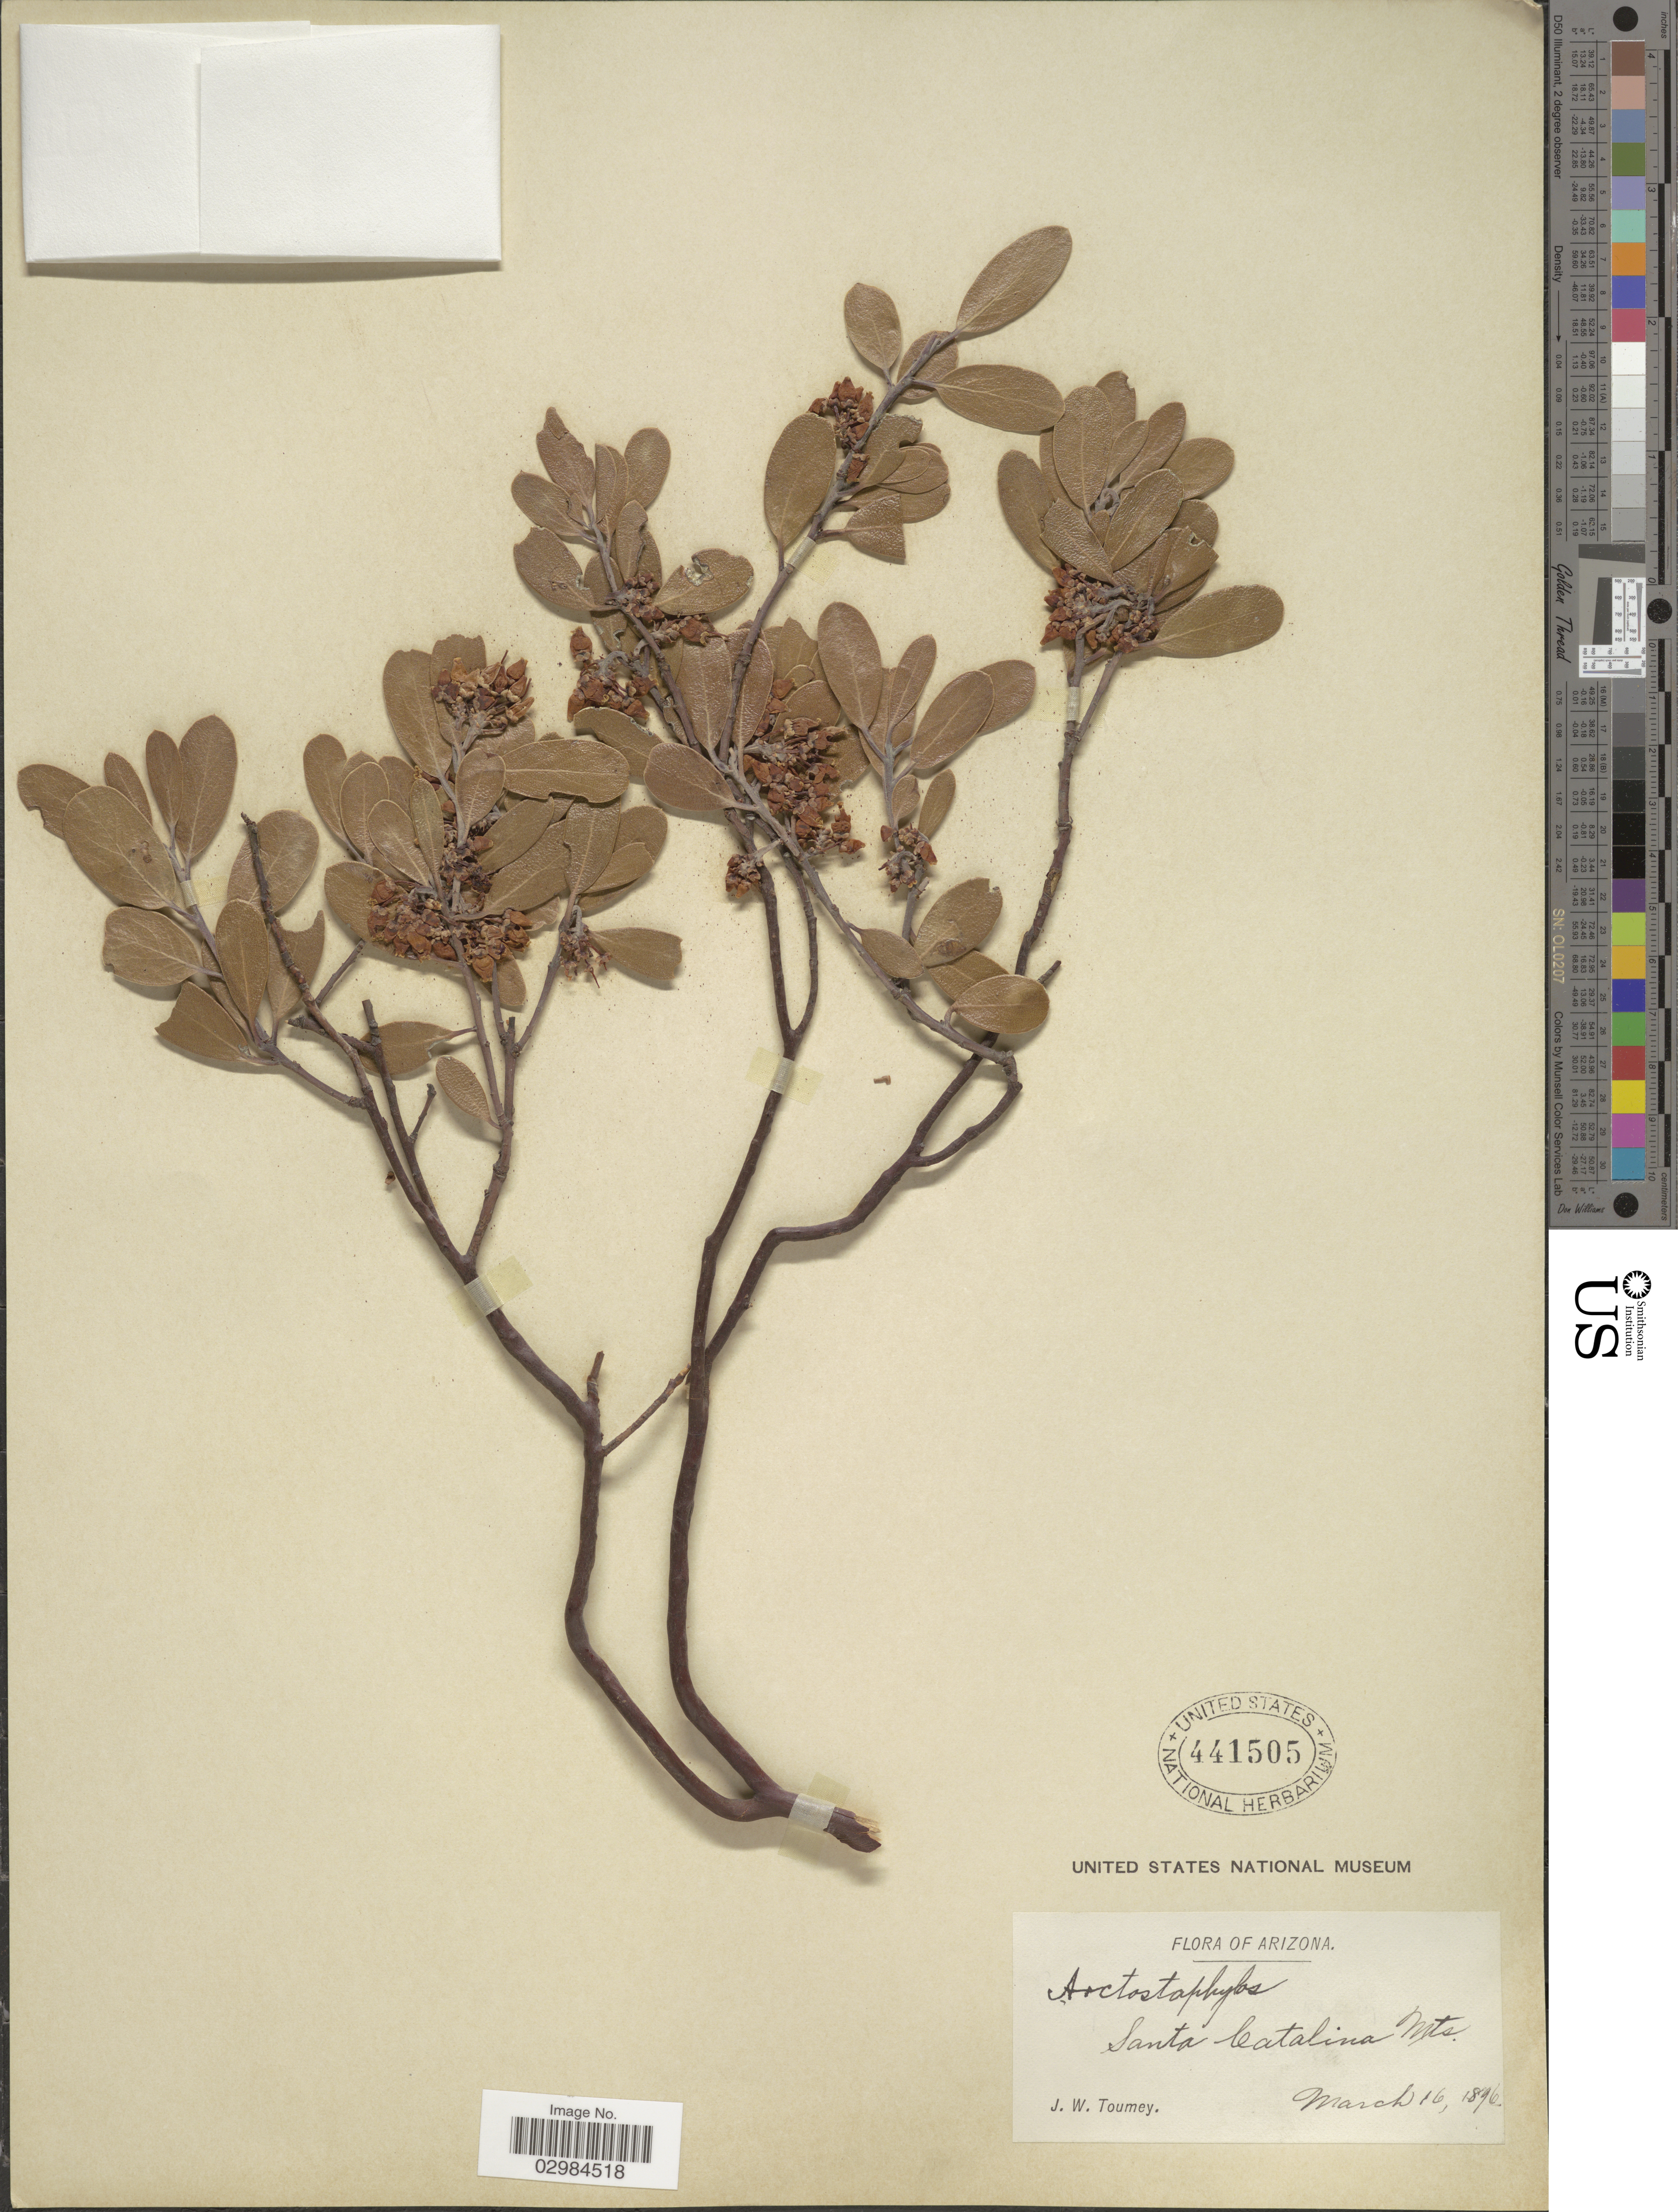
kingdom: Plantae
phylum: Tracheophyta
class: Magnoliopsida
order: Ericales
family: Ericaceae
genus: Arctostaphylos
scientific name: Arctostaphylos pungens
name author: Kunth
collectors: J. W. Toumey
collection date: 1896-03-16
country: United States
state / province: Arizona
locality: Santa Catalina Mts.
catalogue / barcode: US 441505